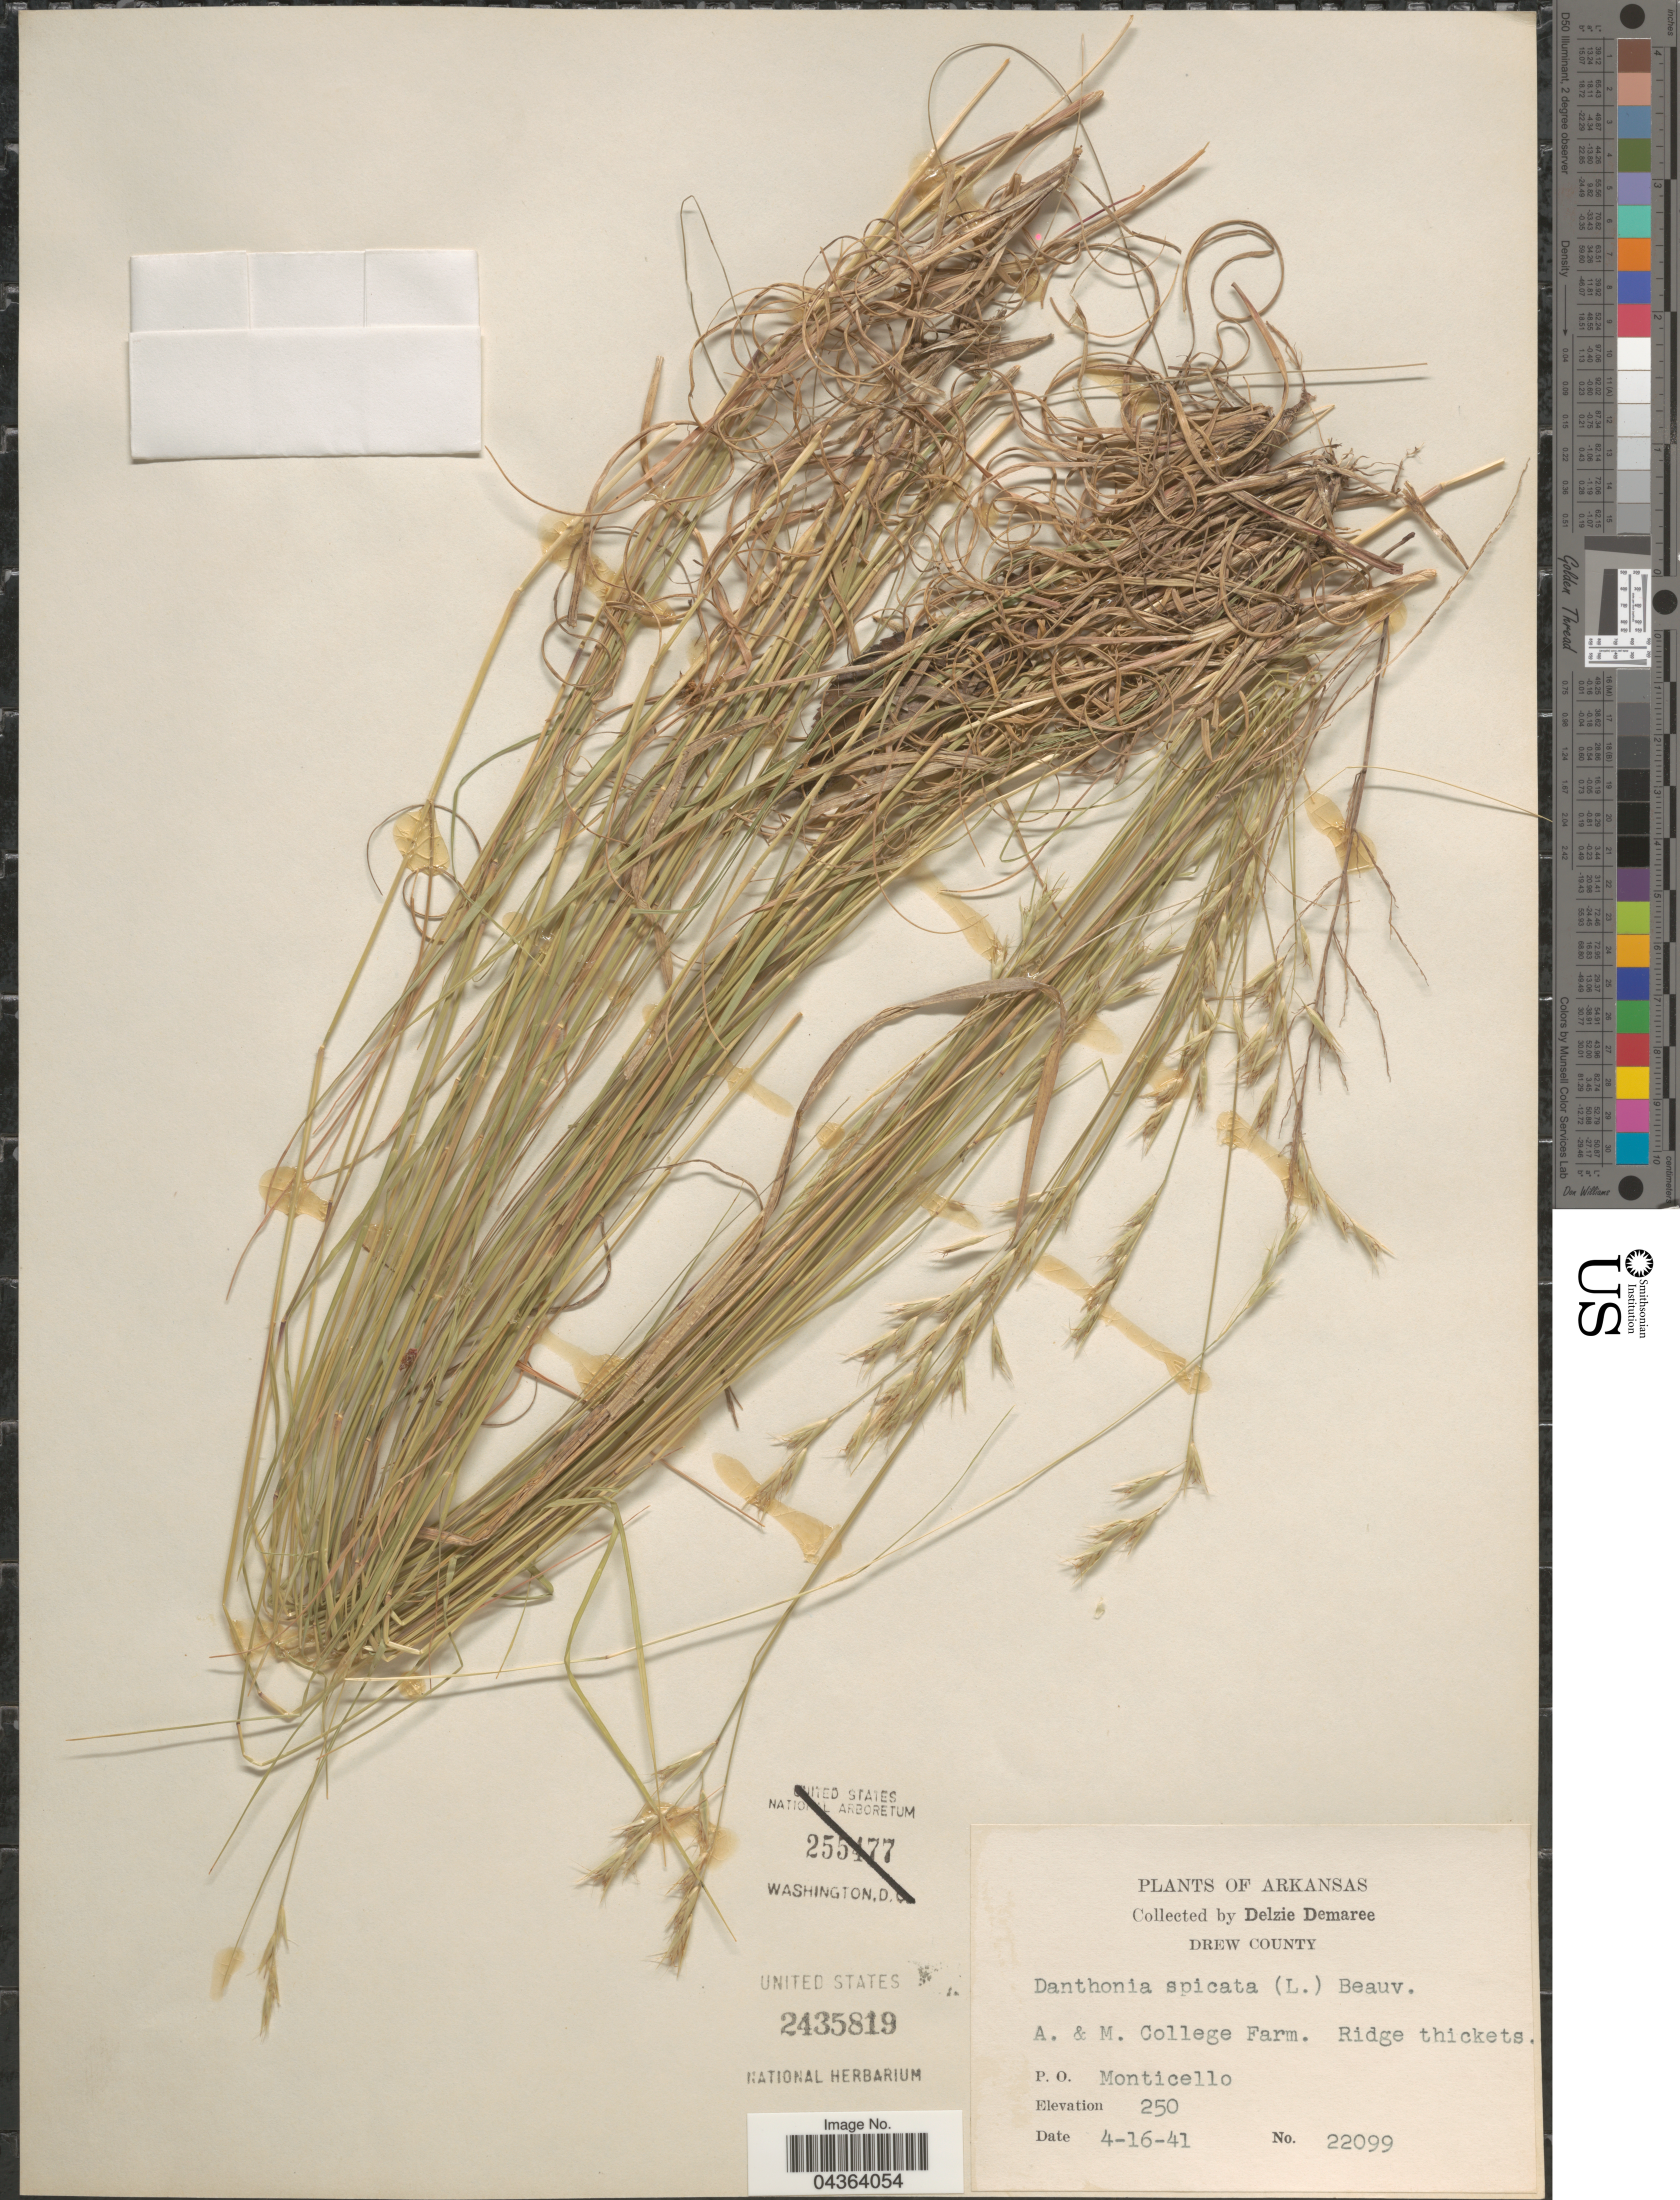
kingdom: Plantae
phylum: Tracheophyta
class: Liliopsida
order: Poales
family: Poaceae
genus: Danthonia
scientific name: Danthonia spicata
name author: (L.) P. Beauv. ex Roem. & Schult.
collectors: D. Demaree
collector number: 22099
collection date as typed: Transcribed d/m/y: 16/4/41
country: United States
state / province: Arkansas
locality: Drew County. A. & M. College Farm. Ridge thickets. P. O. Monticello.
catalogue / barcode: US 2435819